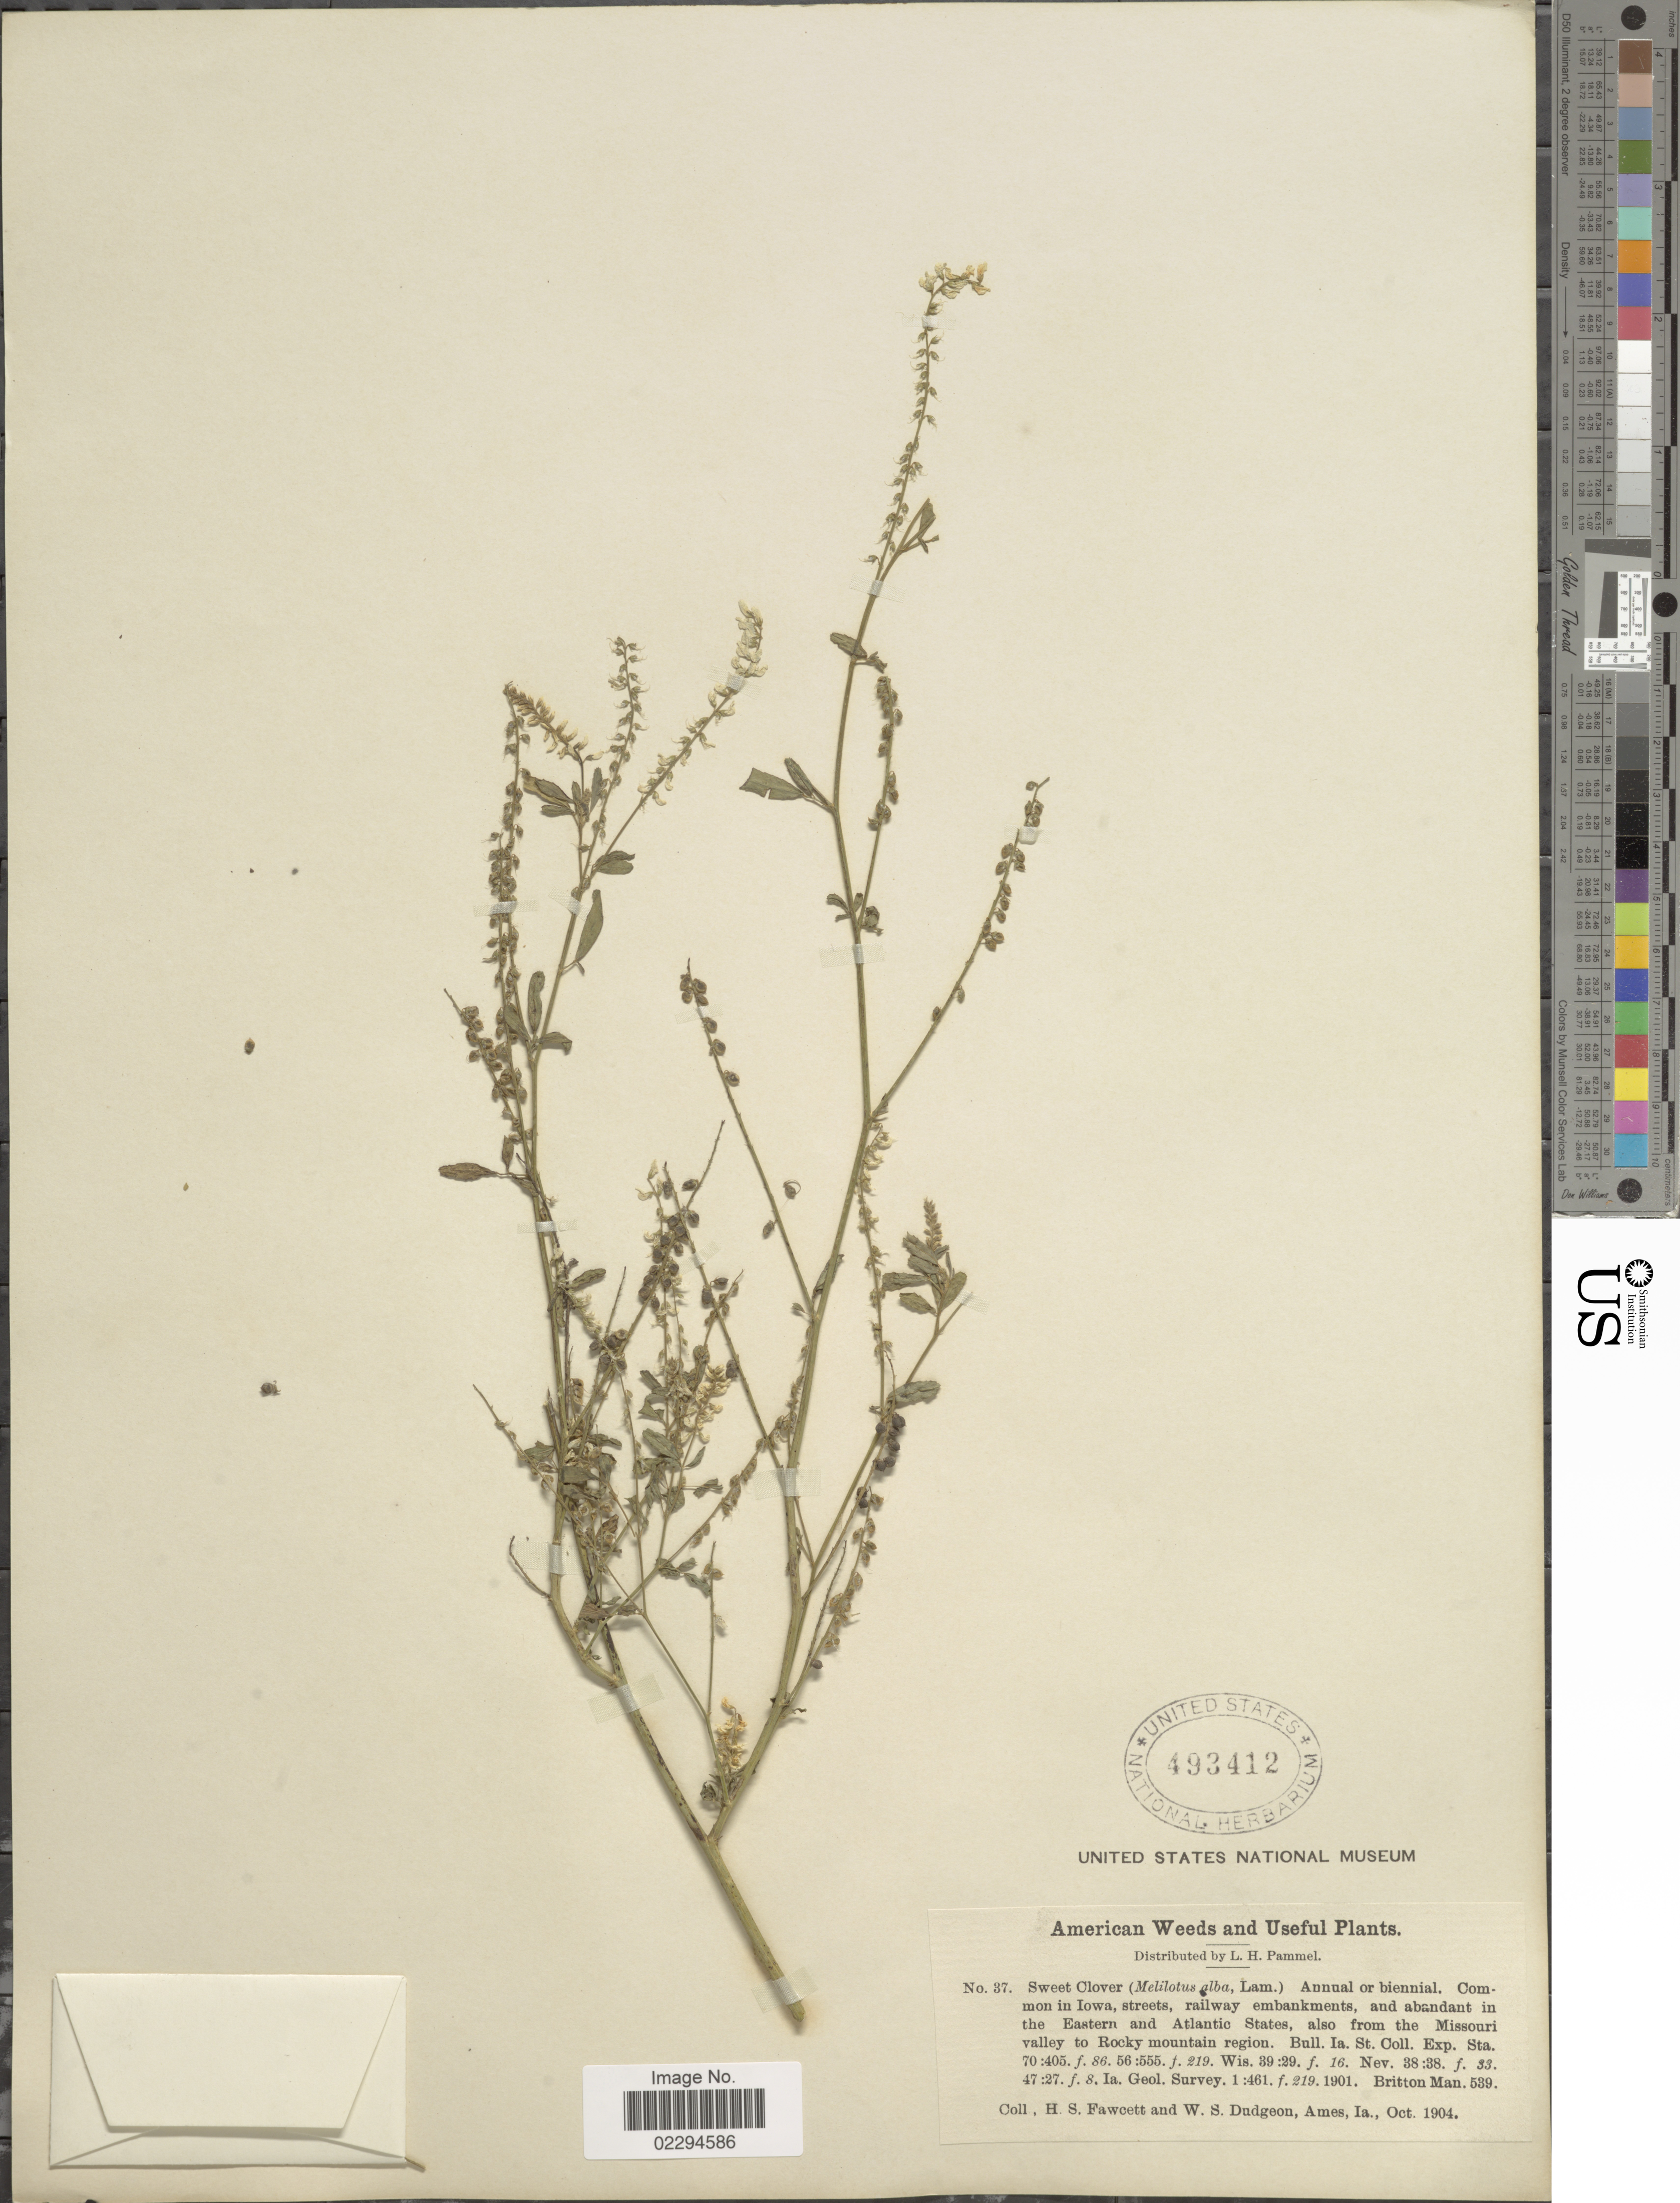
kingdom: Plantae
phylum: Tracheophyta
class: Magnoliopsida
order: Fabales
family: Fabaceae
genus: Melilotus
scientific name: Melilotus albus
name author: Medik.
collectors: H. Fawcett & W. Dudgeon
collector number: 37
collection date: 1904-10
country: United States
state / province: Iowa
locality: Ames [unsure placement]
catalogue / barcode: US 493412